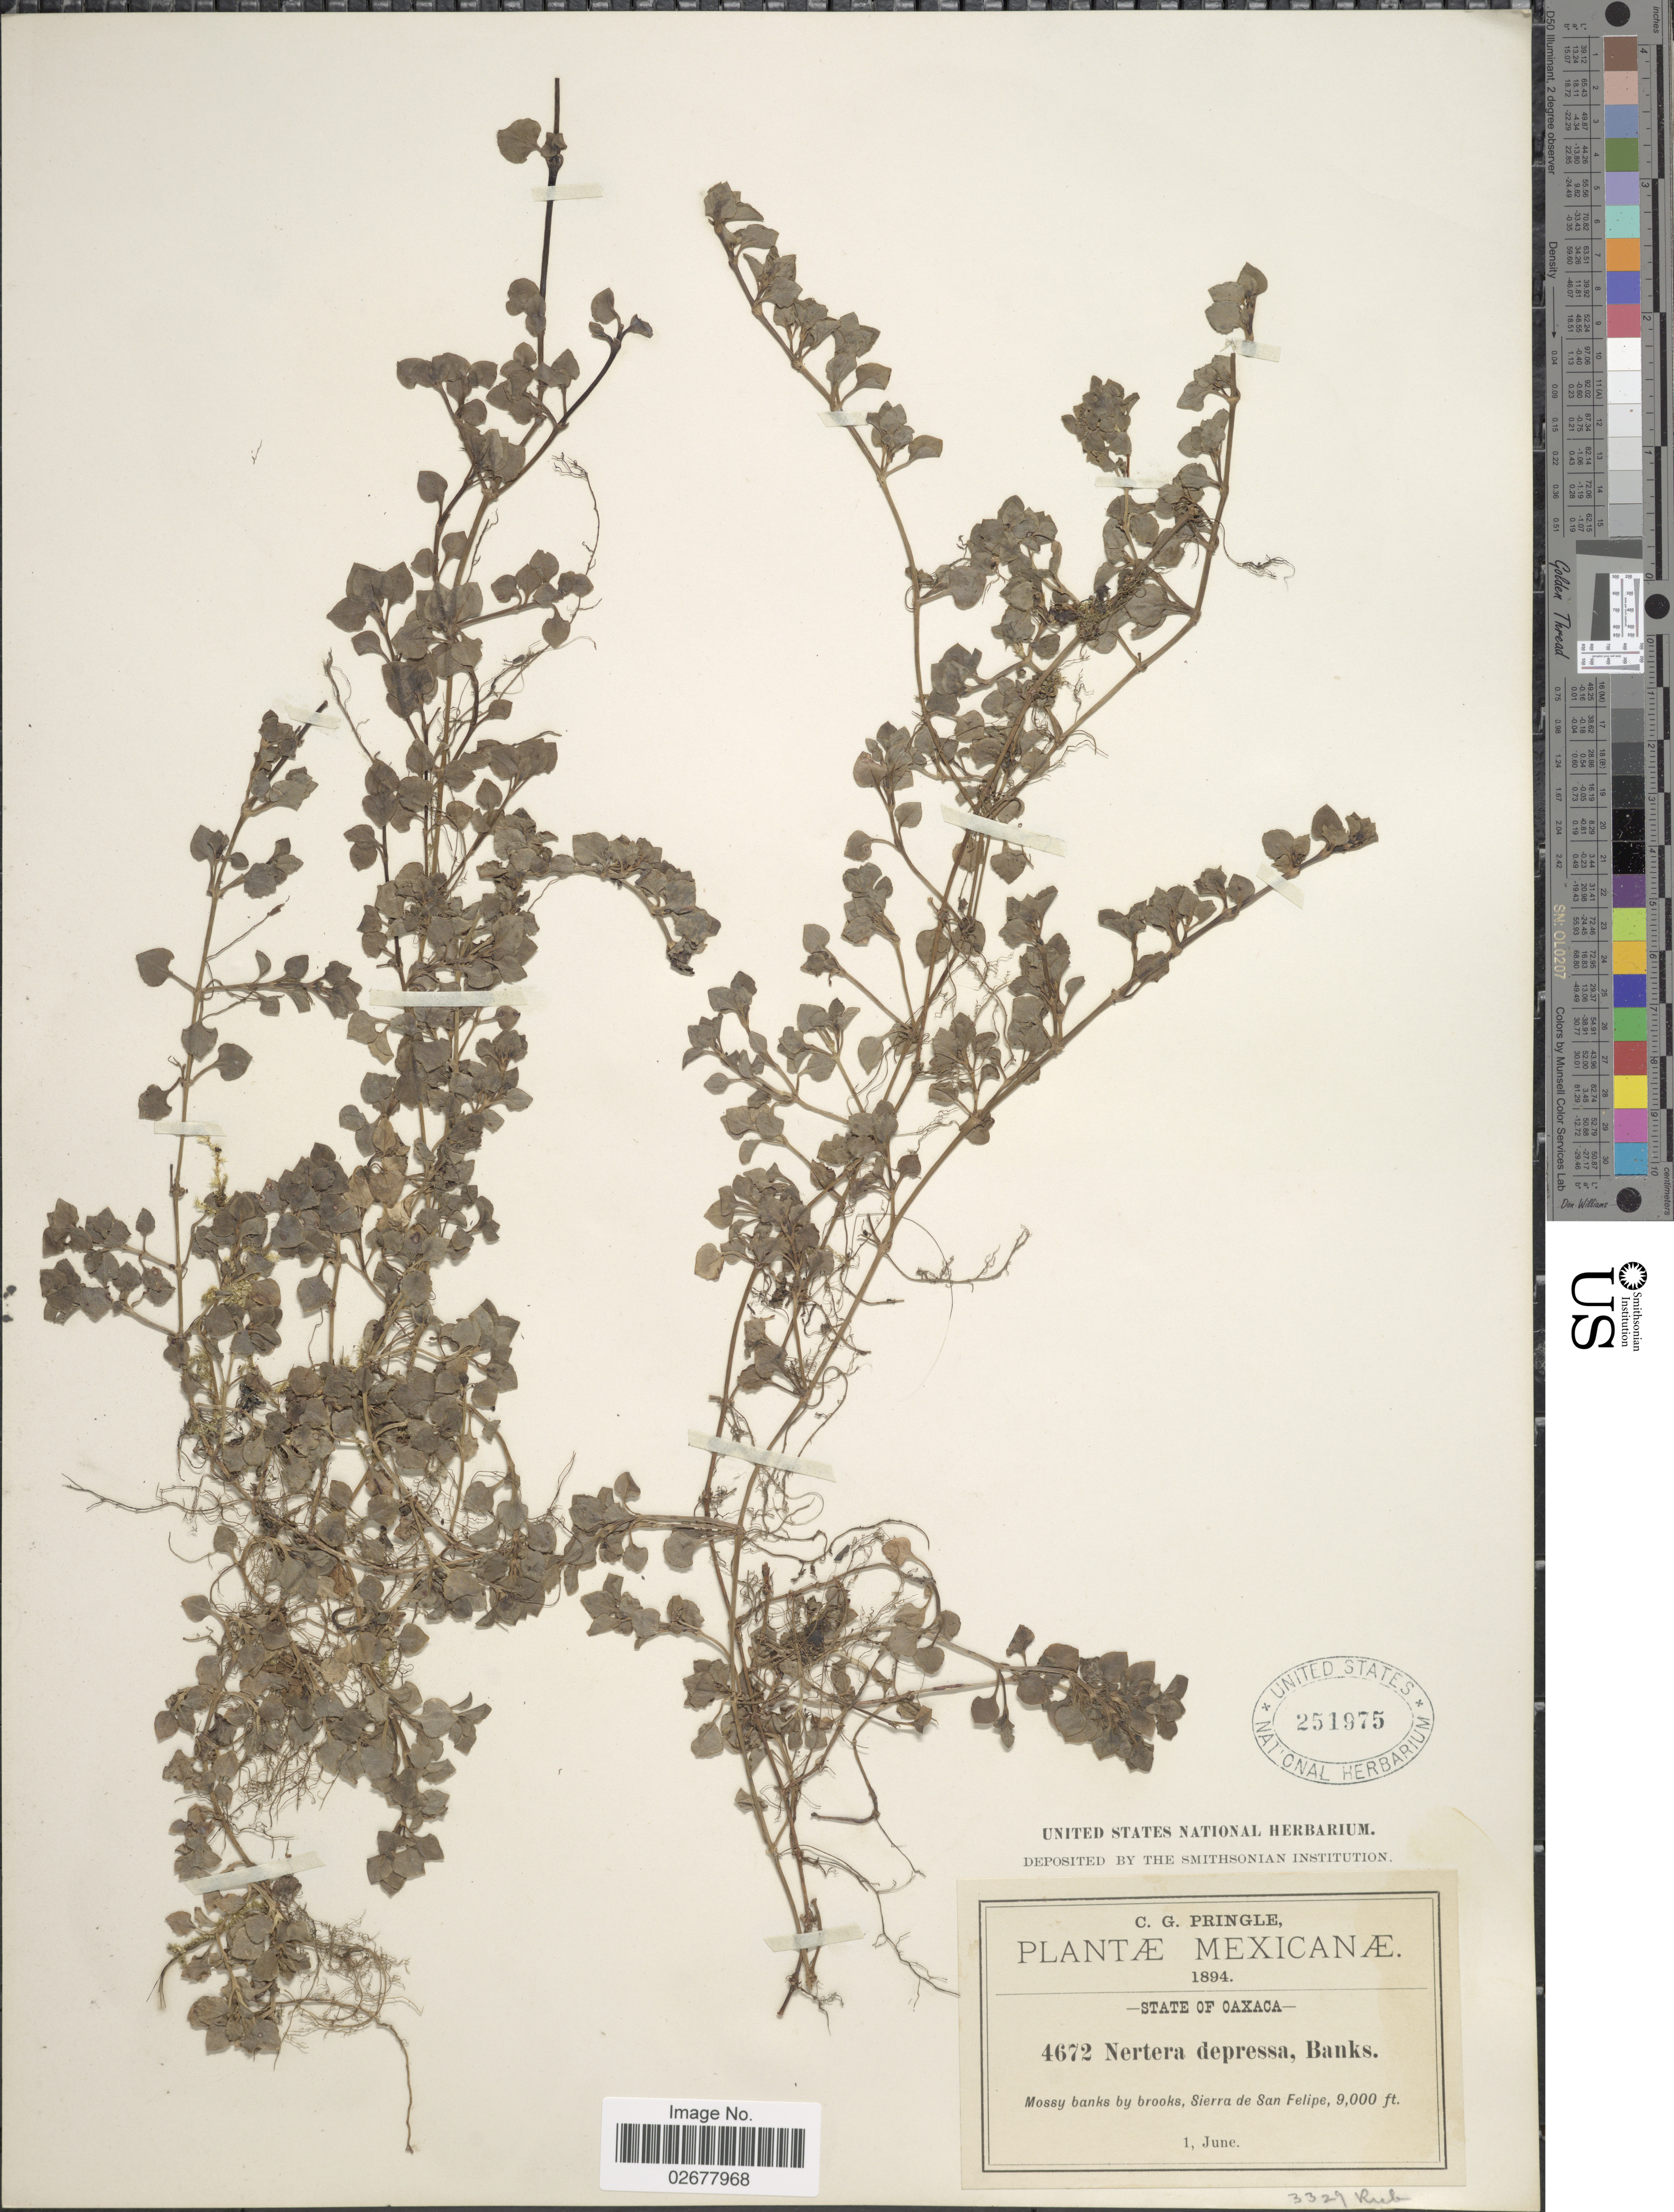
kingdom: Plantae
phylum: Tracheophyta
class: Magnoliopsida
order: Gentianales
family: Rubiaceae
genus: Nertera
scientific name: Nertera depressa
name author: Banks & Sol. ex Gaertn.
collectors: C. G. Pringle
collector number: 4672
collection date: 1894-06-01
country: Mexico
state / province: Oaxaca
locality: Mossy banks by brooks, Sierra de San Felipe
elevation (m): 2743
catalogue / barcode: US 251975